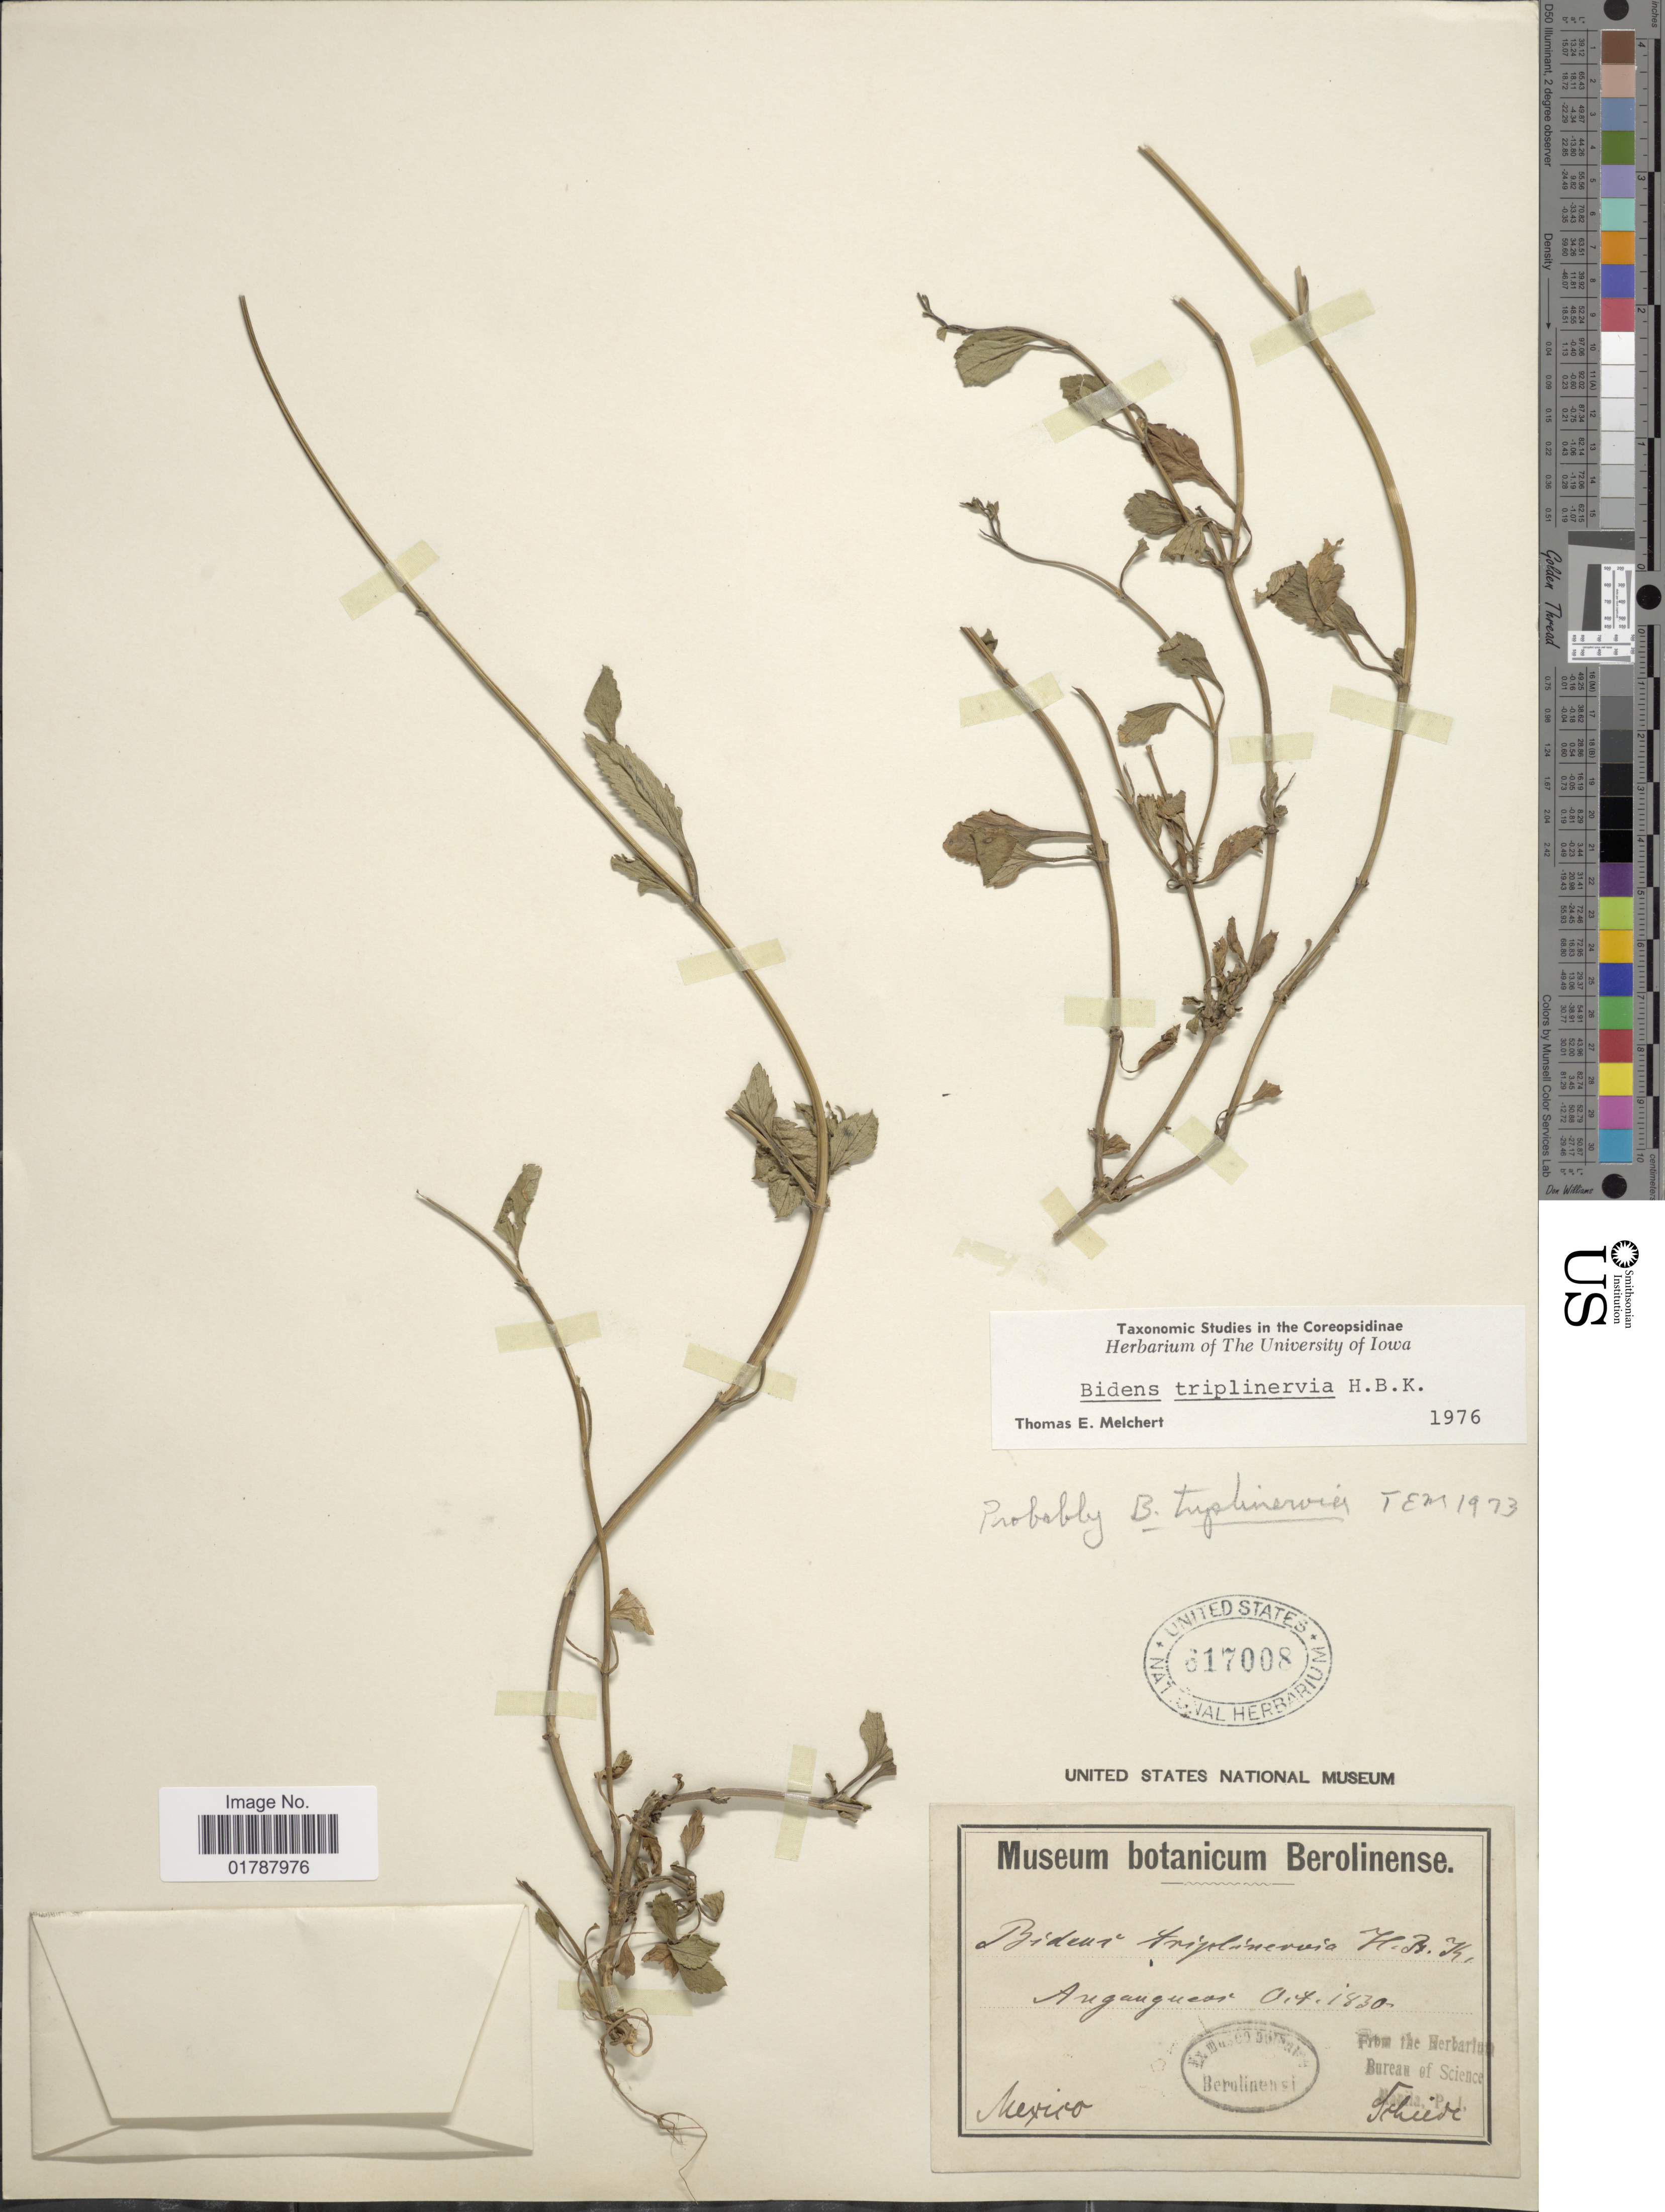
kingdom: Plantae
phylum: Tracheophyta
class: Magnoliopsida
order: Asterales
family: Asteraceae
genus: Bidens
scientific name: Bidens triplinervia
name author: Kunth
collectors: Schiede, --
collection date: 1830-10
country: Mexico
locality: Anganuacar [interpreted]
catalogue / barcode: US 617008